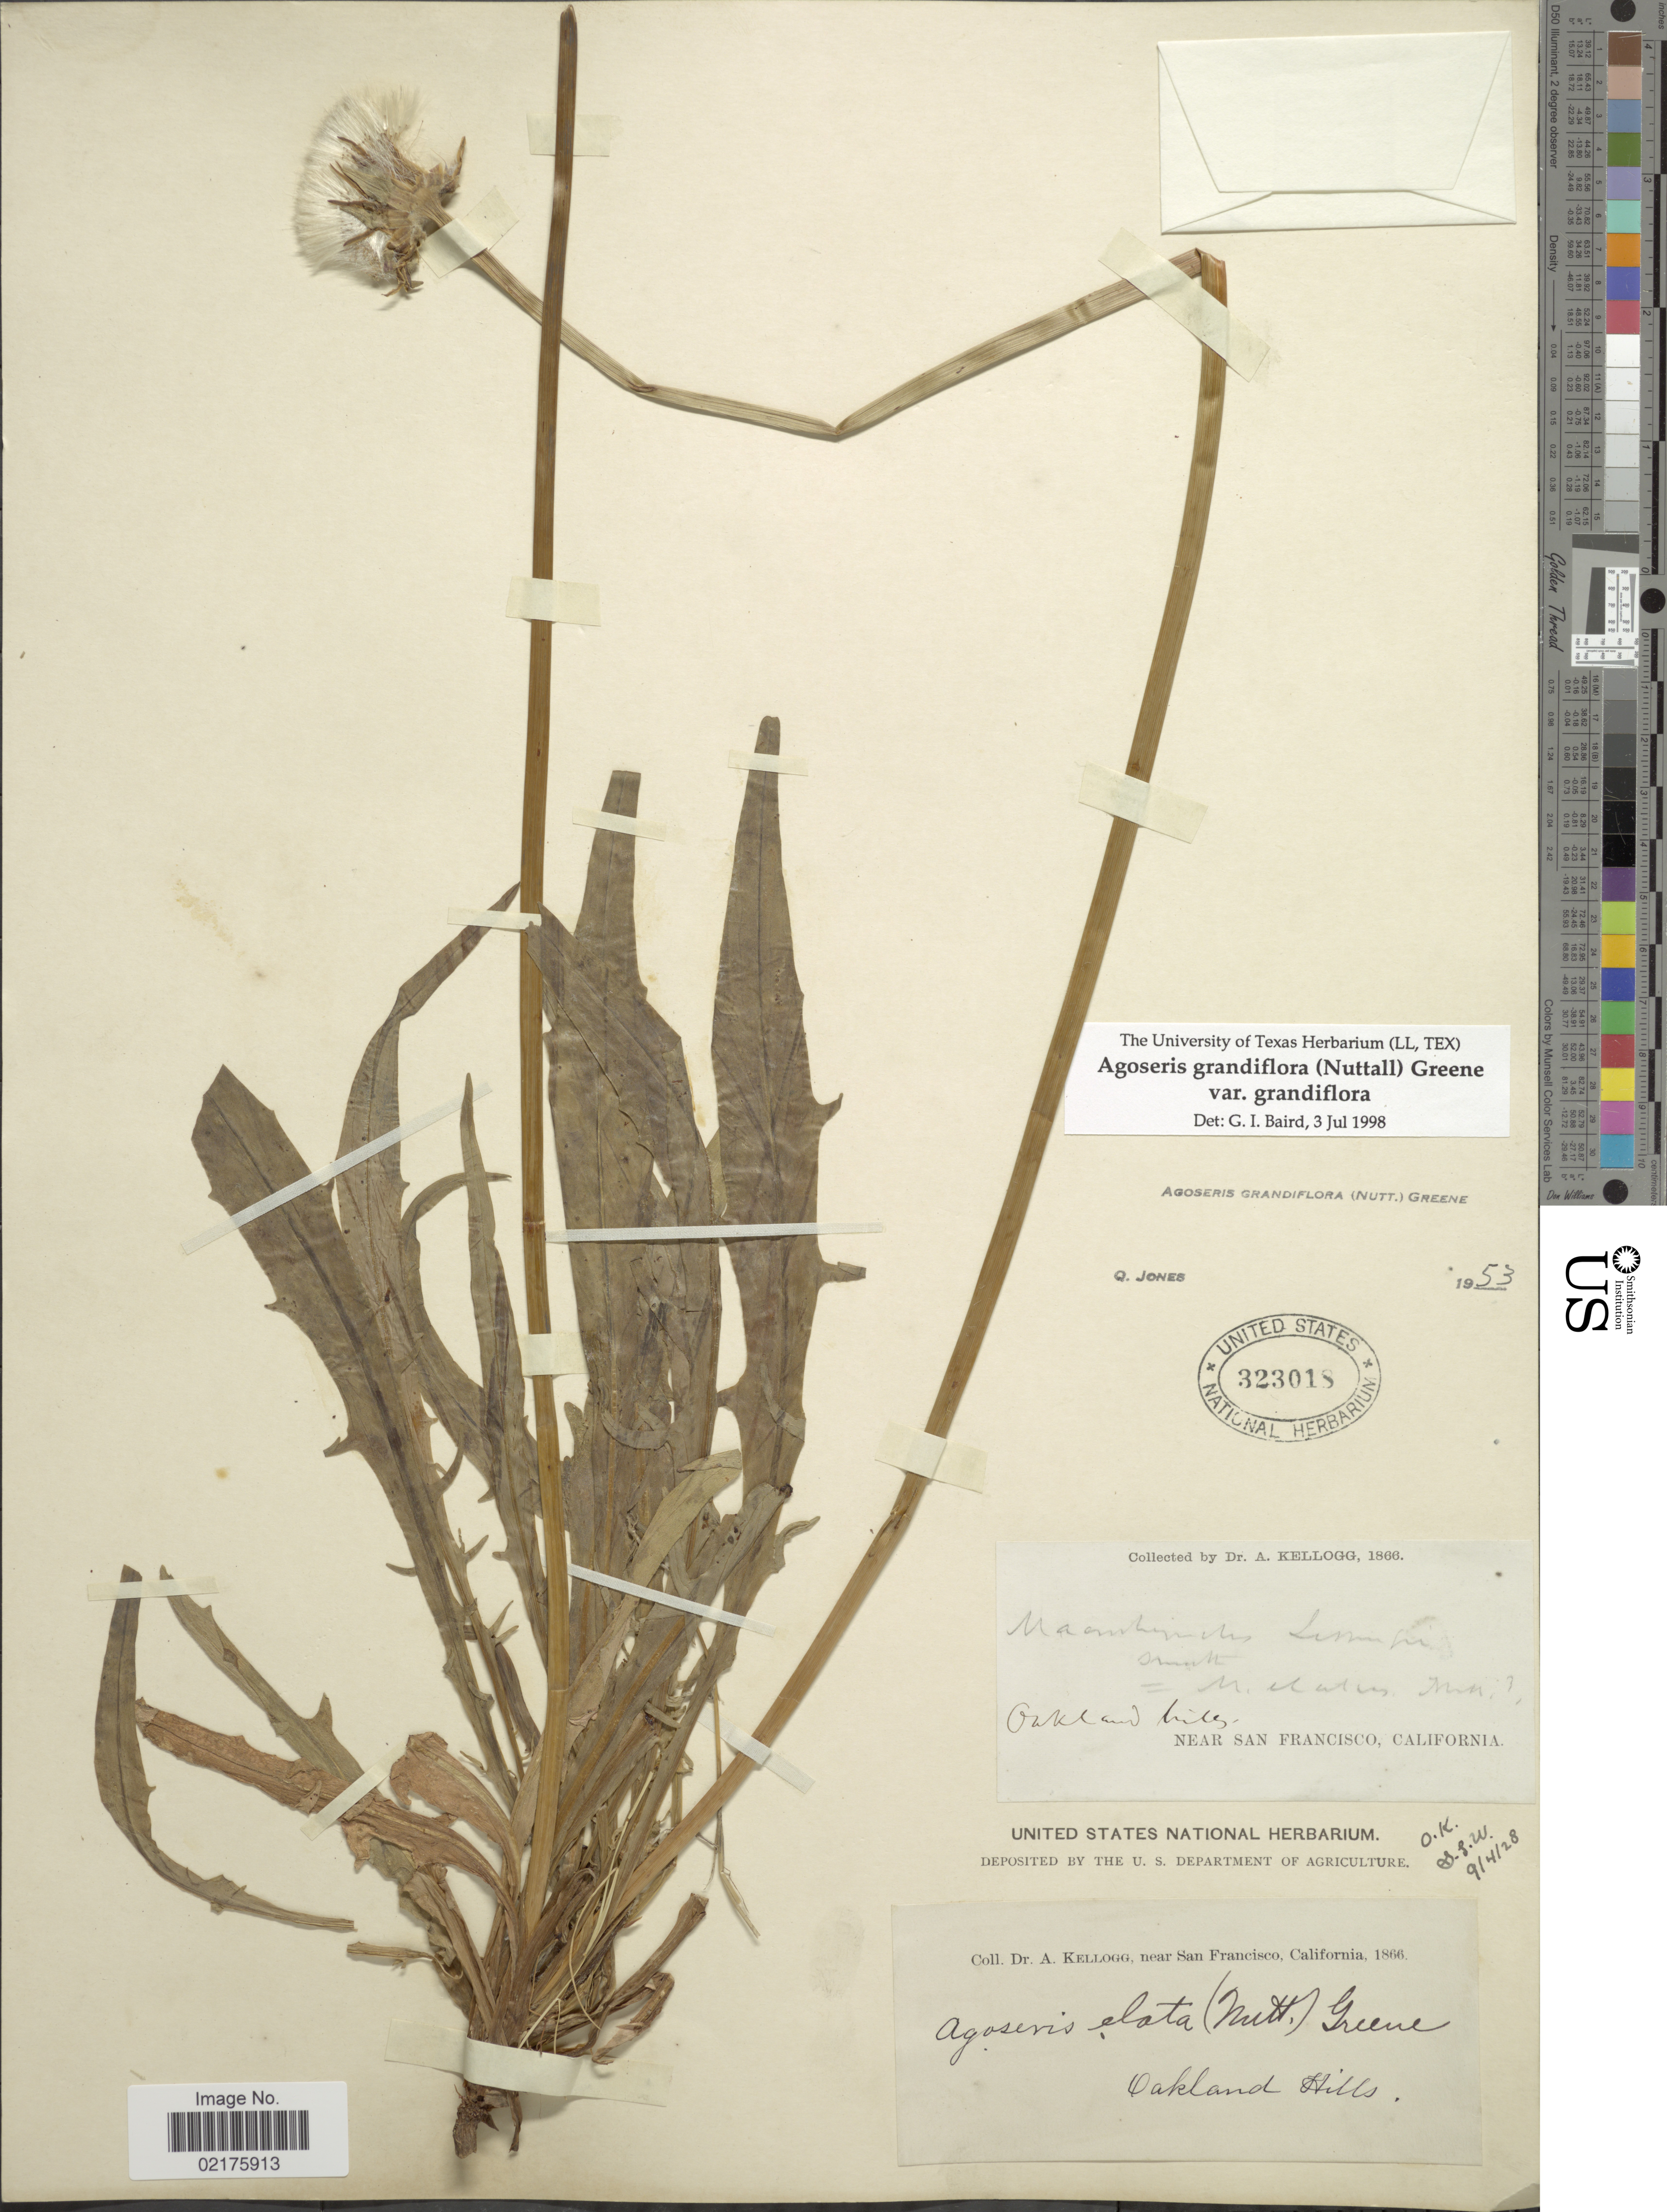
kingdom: Plantae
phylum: Tracheophyta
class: Magnoliopsida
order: Asterales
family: Asteraceae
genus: Agoseris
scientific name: Agoseris grandiflora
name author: (Nutt.) Greene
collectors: A. Kellogg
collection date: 1866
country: United States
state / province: California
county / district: San Francisco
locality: Near San Francisco, Oakland Hills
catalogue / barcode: US 323018